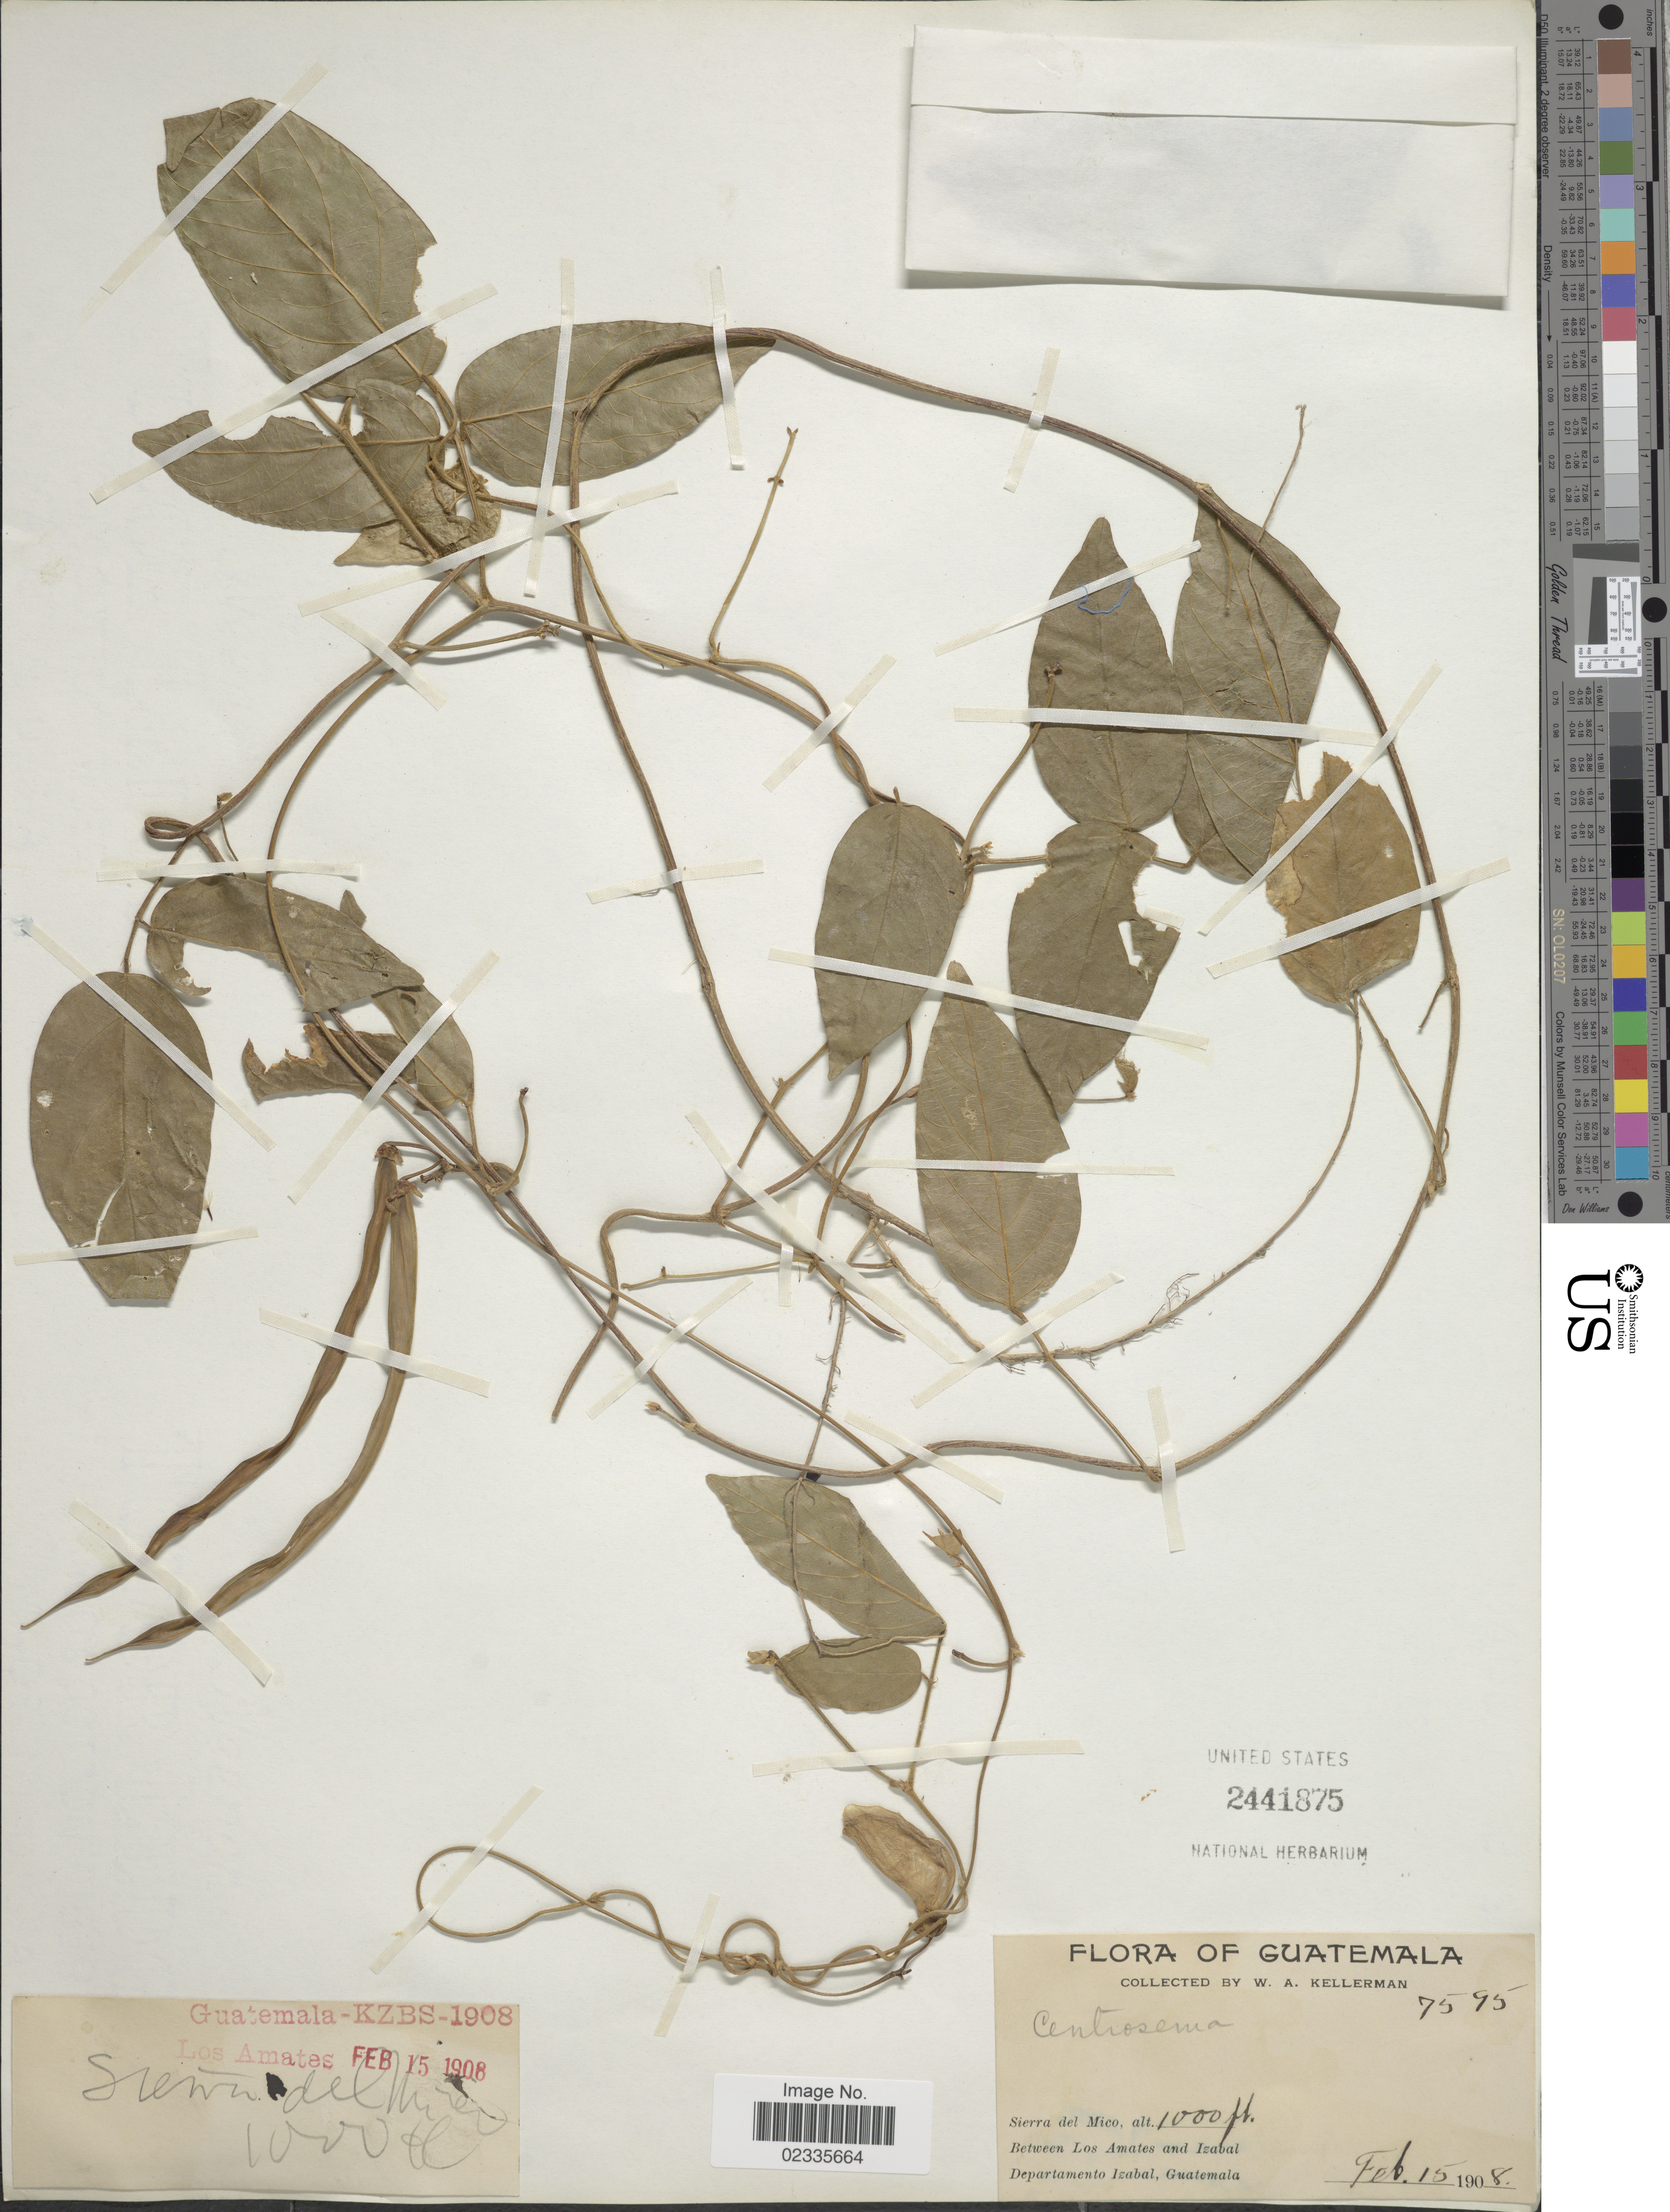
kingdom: Plantae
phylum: Tracheophyta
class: Magnoliopsida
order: Fabales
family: Fabaceae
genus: Centrosema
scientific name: Centrosema sp.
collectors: W. Kellerman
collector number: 7595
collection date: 1908-02-15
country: Guatemala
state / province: Izabal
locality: Sierra del Mico. Between Los Amates and Izabal. Departamento Izabal, Guatemala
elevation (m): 305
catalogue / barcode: US 2441875